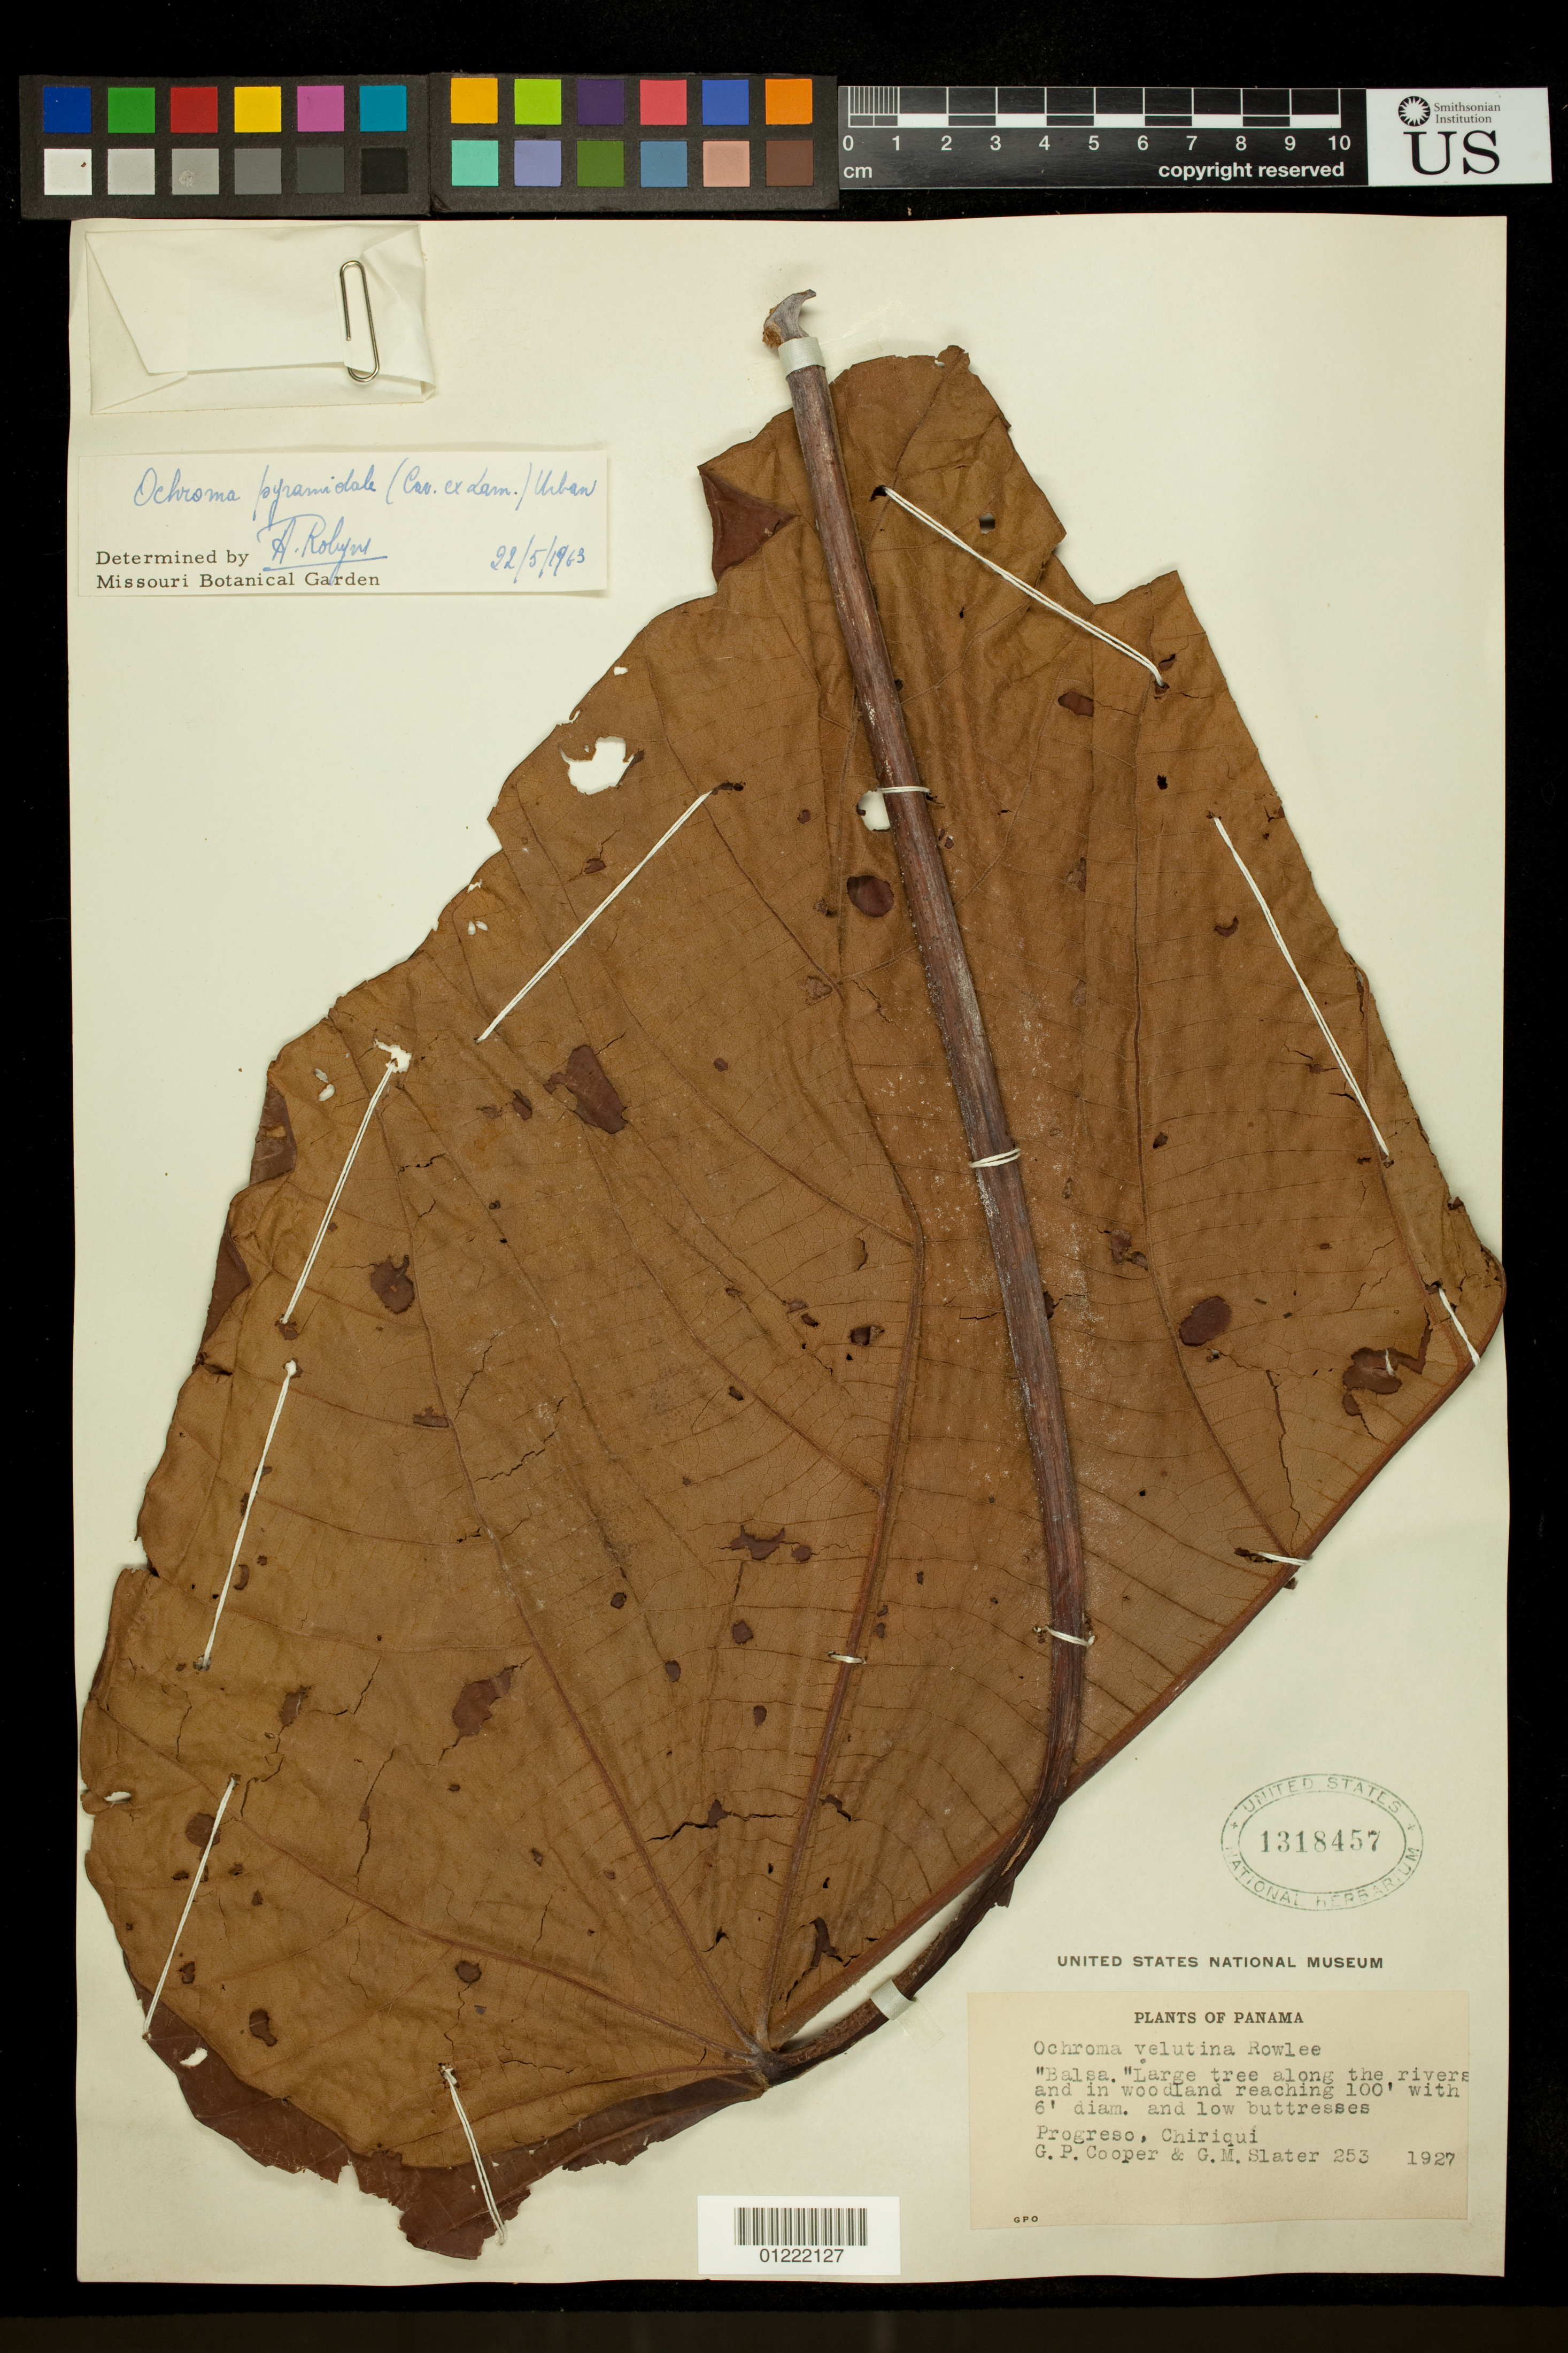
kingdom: Plantae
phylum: Tracheophyta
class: Magnoliopsida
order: Malvales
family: Malvaceae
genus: Ochroma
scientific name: Ochroma pyramidale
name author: (Cav. ex Lam.) Urb.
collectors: G. Cooper & G. Slater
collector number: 253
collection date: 1927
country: Panama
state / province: Chiriquí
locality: Progreso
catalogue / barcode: US 1318457